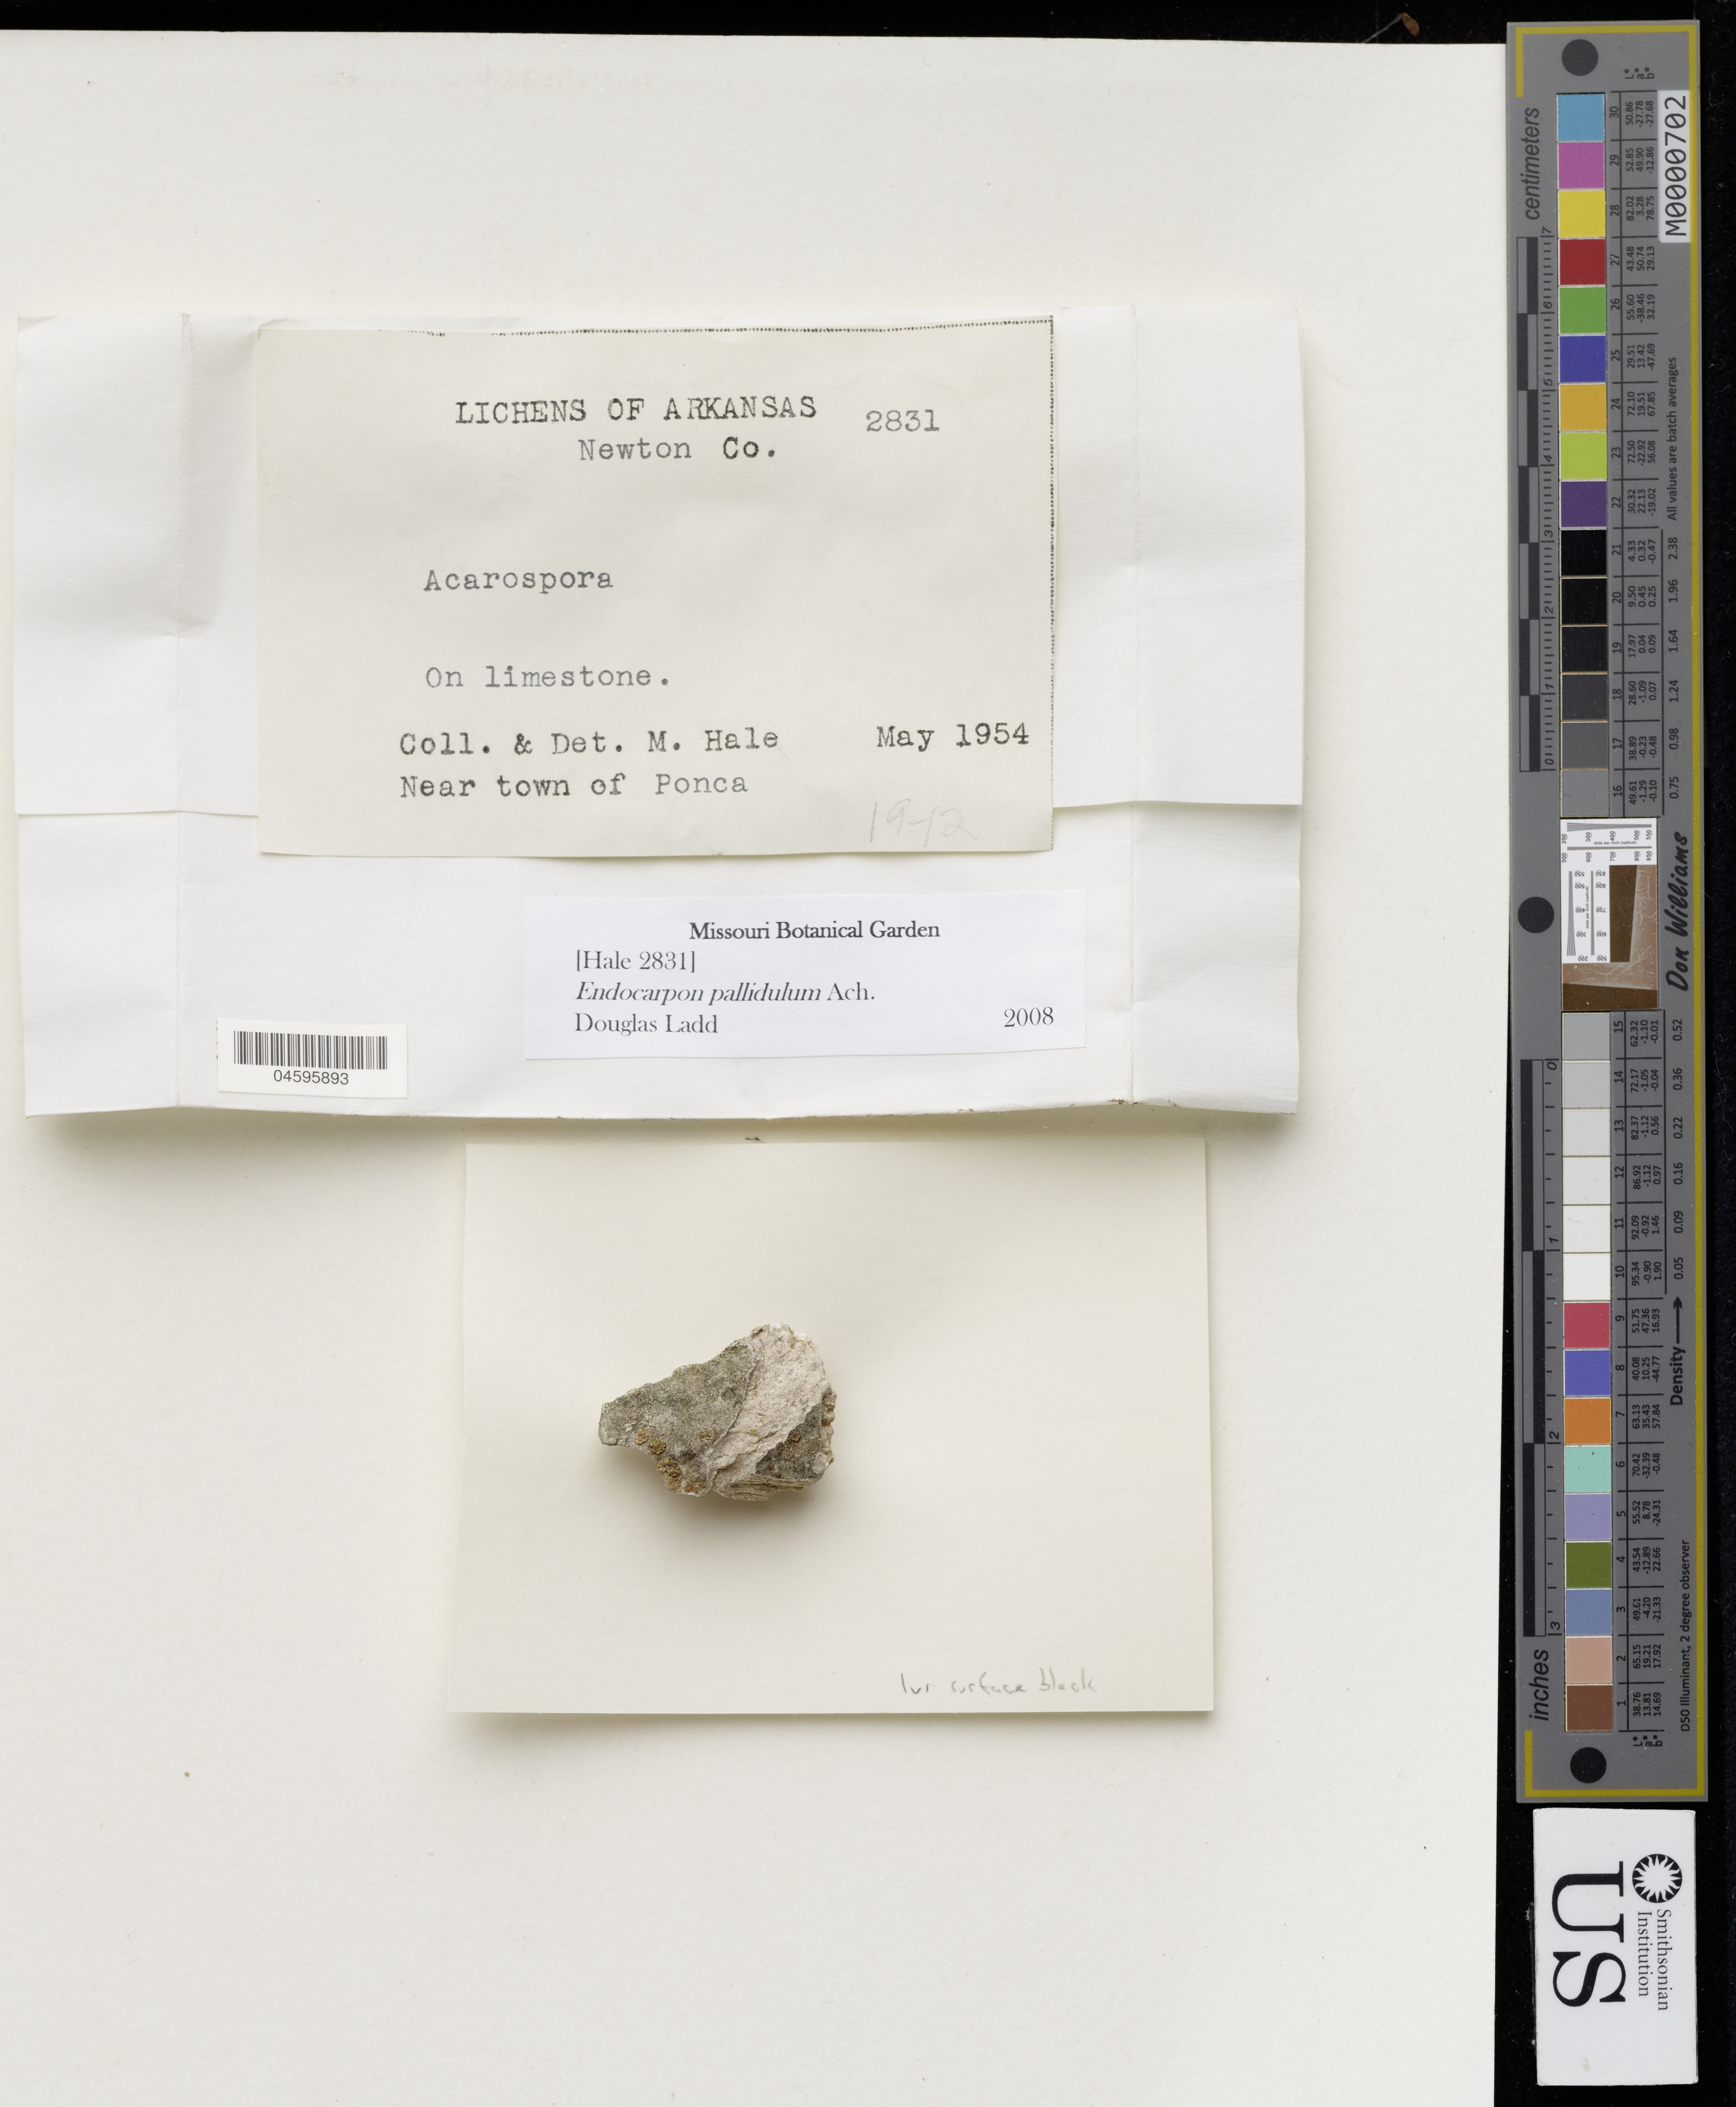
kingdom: Fungi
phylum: Ascomycota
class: Lecanoromycetes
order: Acarosporales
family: Acarosporaceae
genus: Acarospora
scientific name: Acarospora sp.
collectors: M. Hale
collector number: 2831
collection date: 1954-05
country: United States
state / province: Arkansas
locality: Newton Co. near town of Ponca.